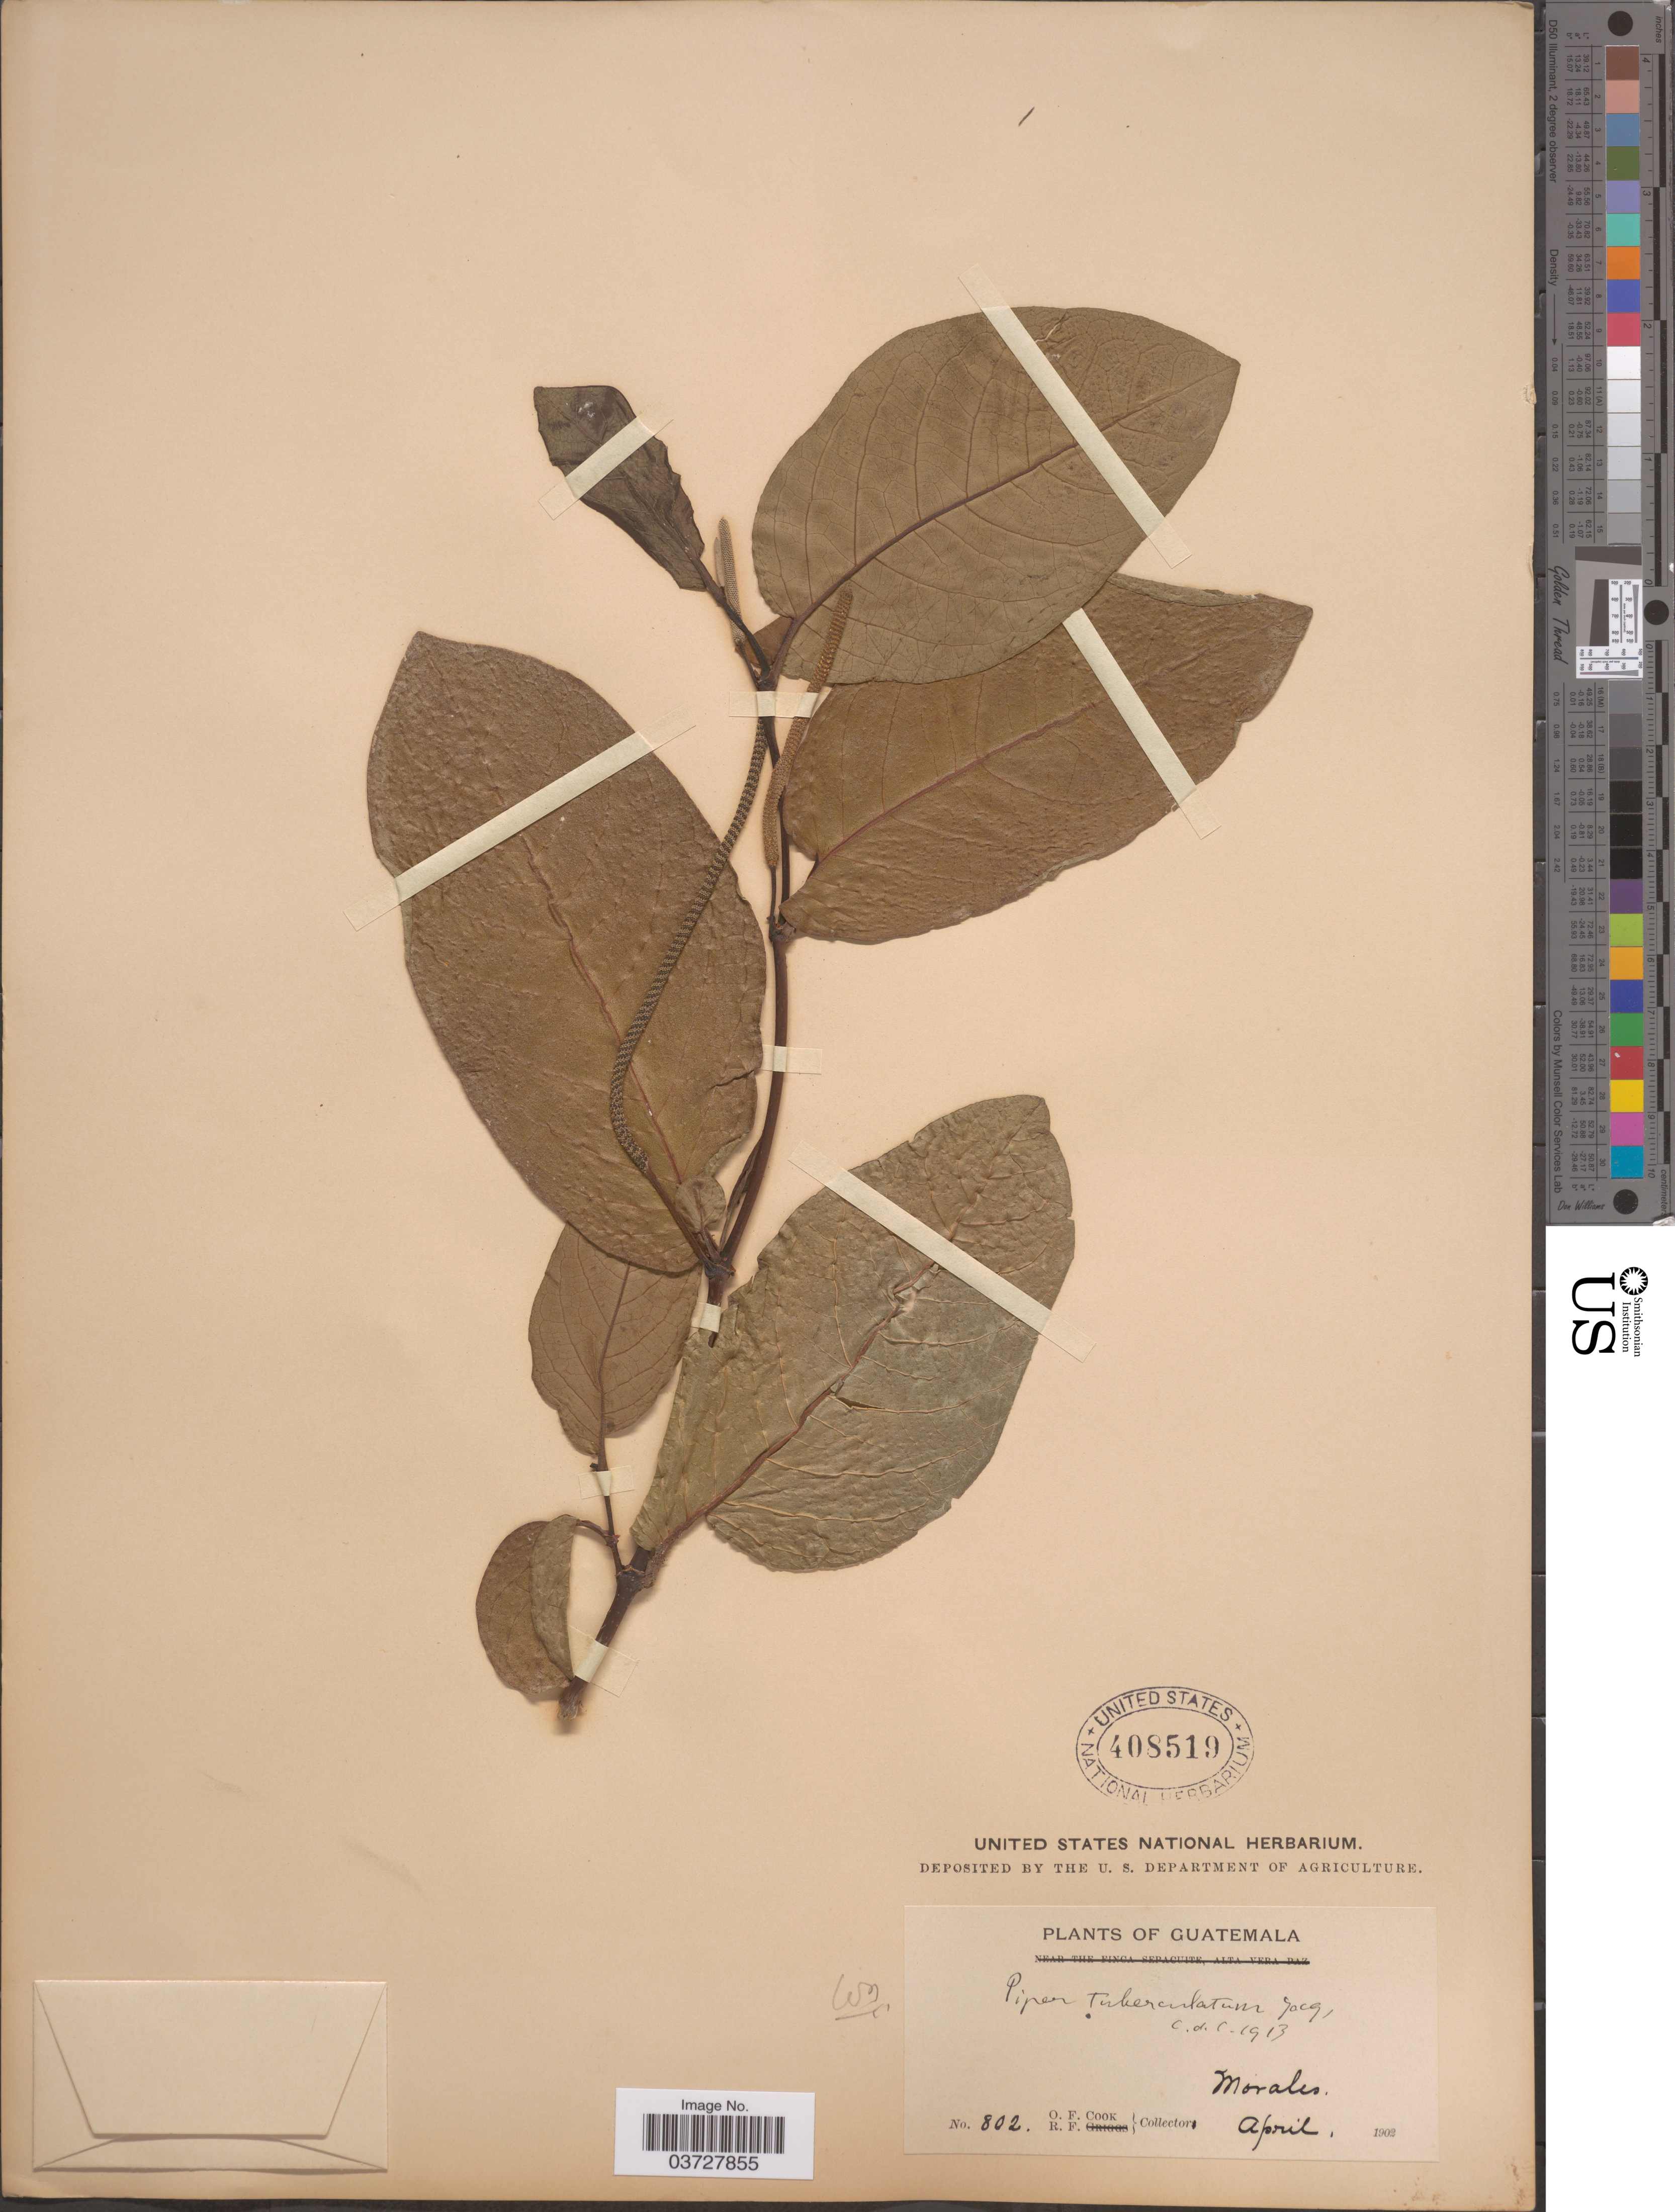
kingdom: Plantae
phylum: Tracheophyta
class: Magnoliopsida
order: Piperales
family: Piperaceae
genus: Piper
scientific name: Piper tuberculatum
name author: Jacq.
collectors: O. F. Cook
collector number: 802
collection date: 1902-04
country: Guatemala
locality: Morales.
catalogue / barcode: US 408519